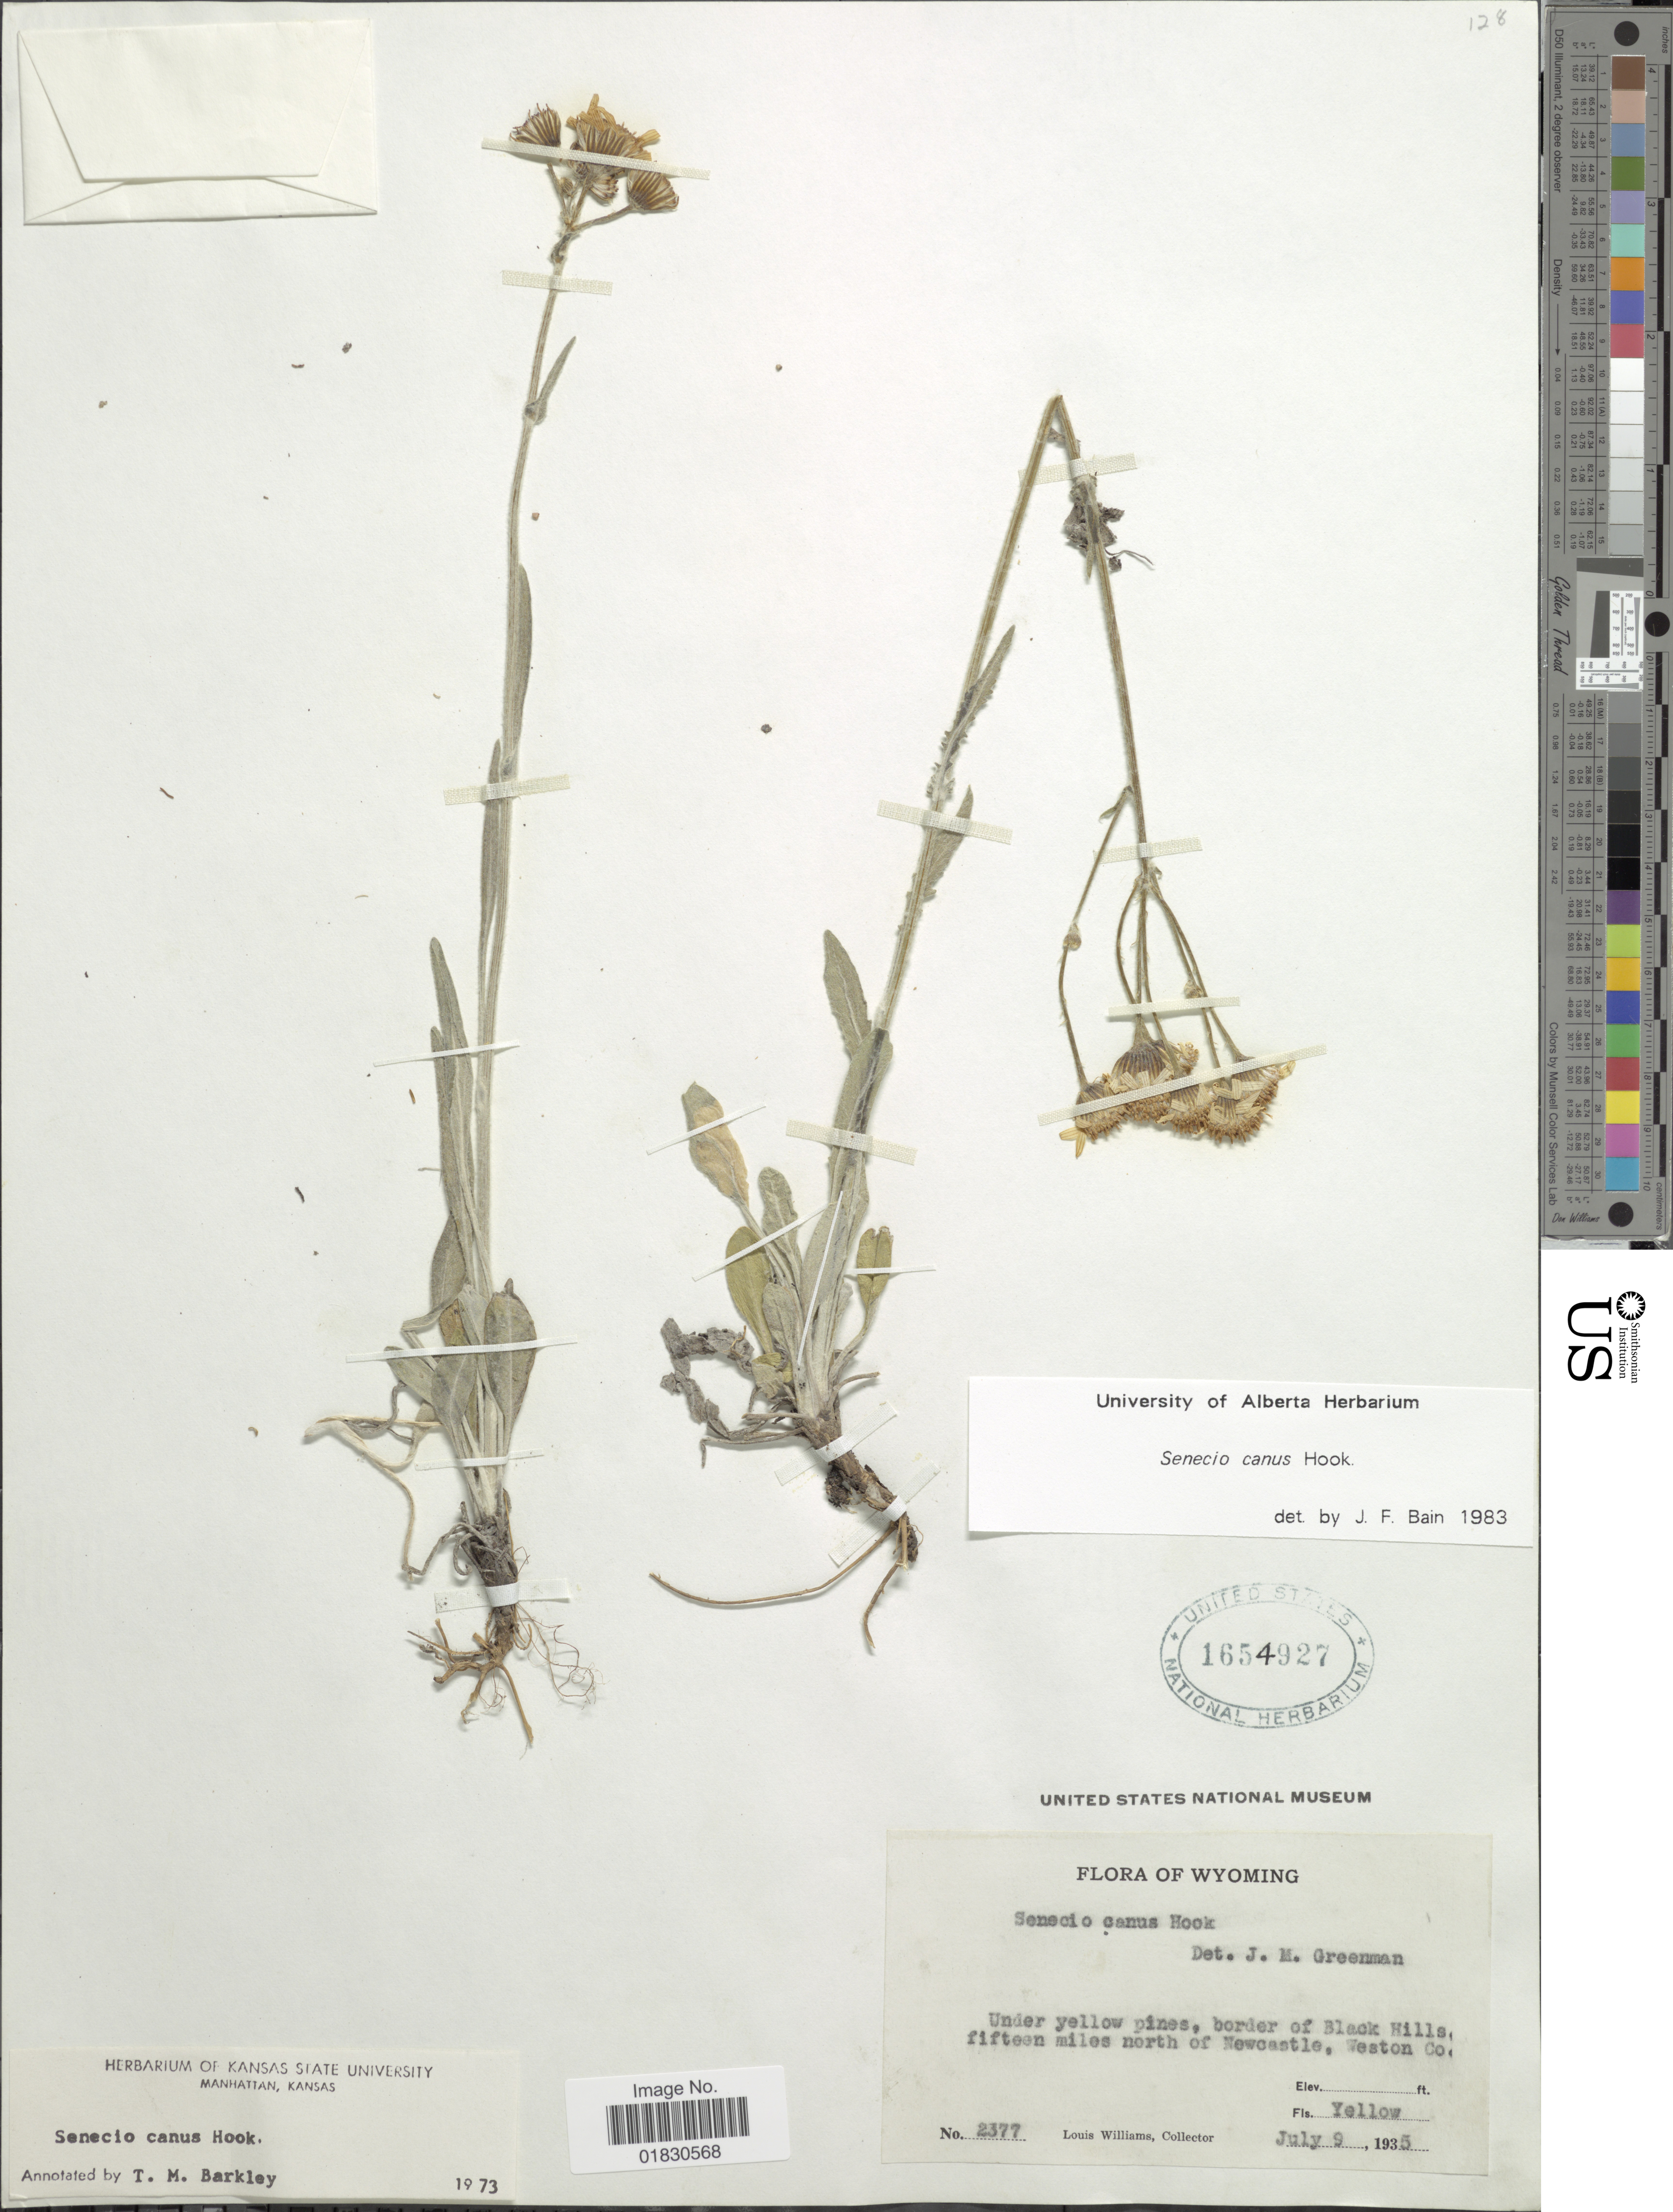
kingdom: Plantae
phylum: Tracheophyta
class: Magnoliopsida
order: Asterales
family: Asteraceae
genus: Packera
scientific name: Packera cana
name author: (Hook.) W.A. Weber & Á. Löve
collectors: L. O. Williams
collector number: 2377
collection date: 1935-07-09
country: United States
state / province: Wyoming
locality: Border of Black Hills, fifteen miles north of Newcastle, Weston Co.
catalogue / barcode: US 1654927